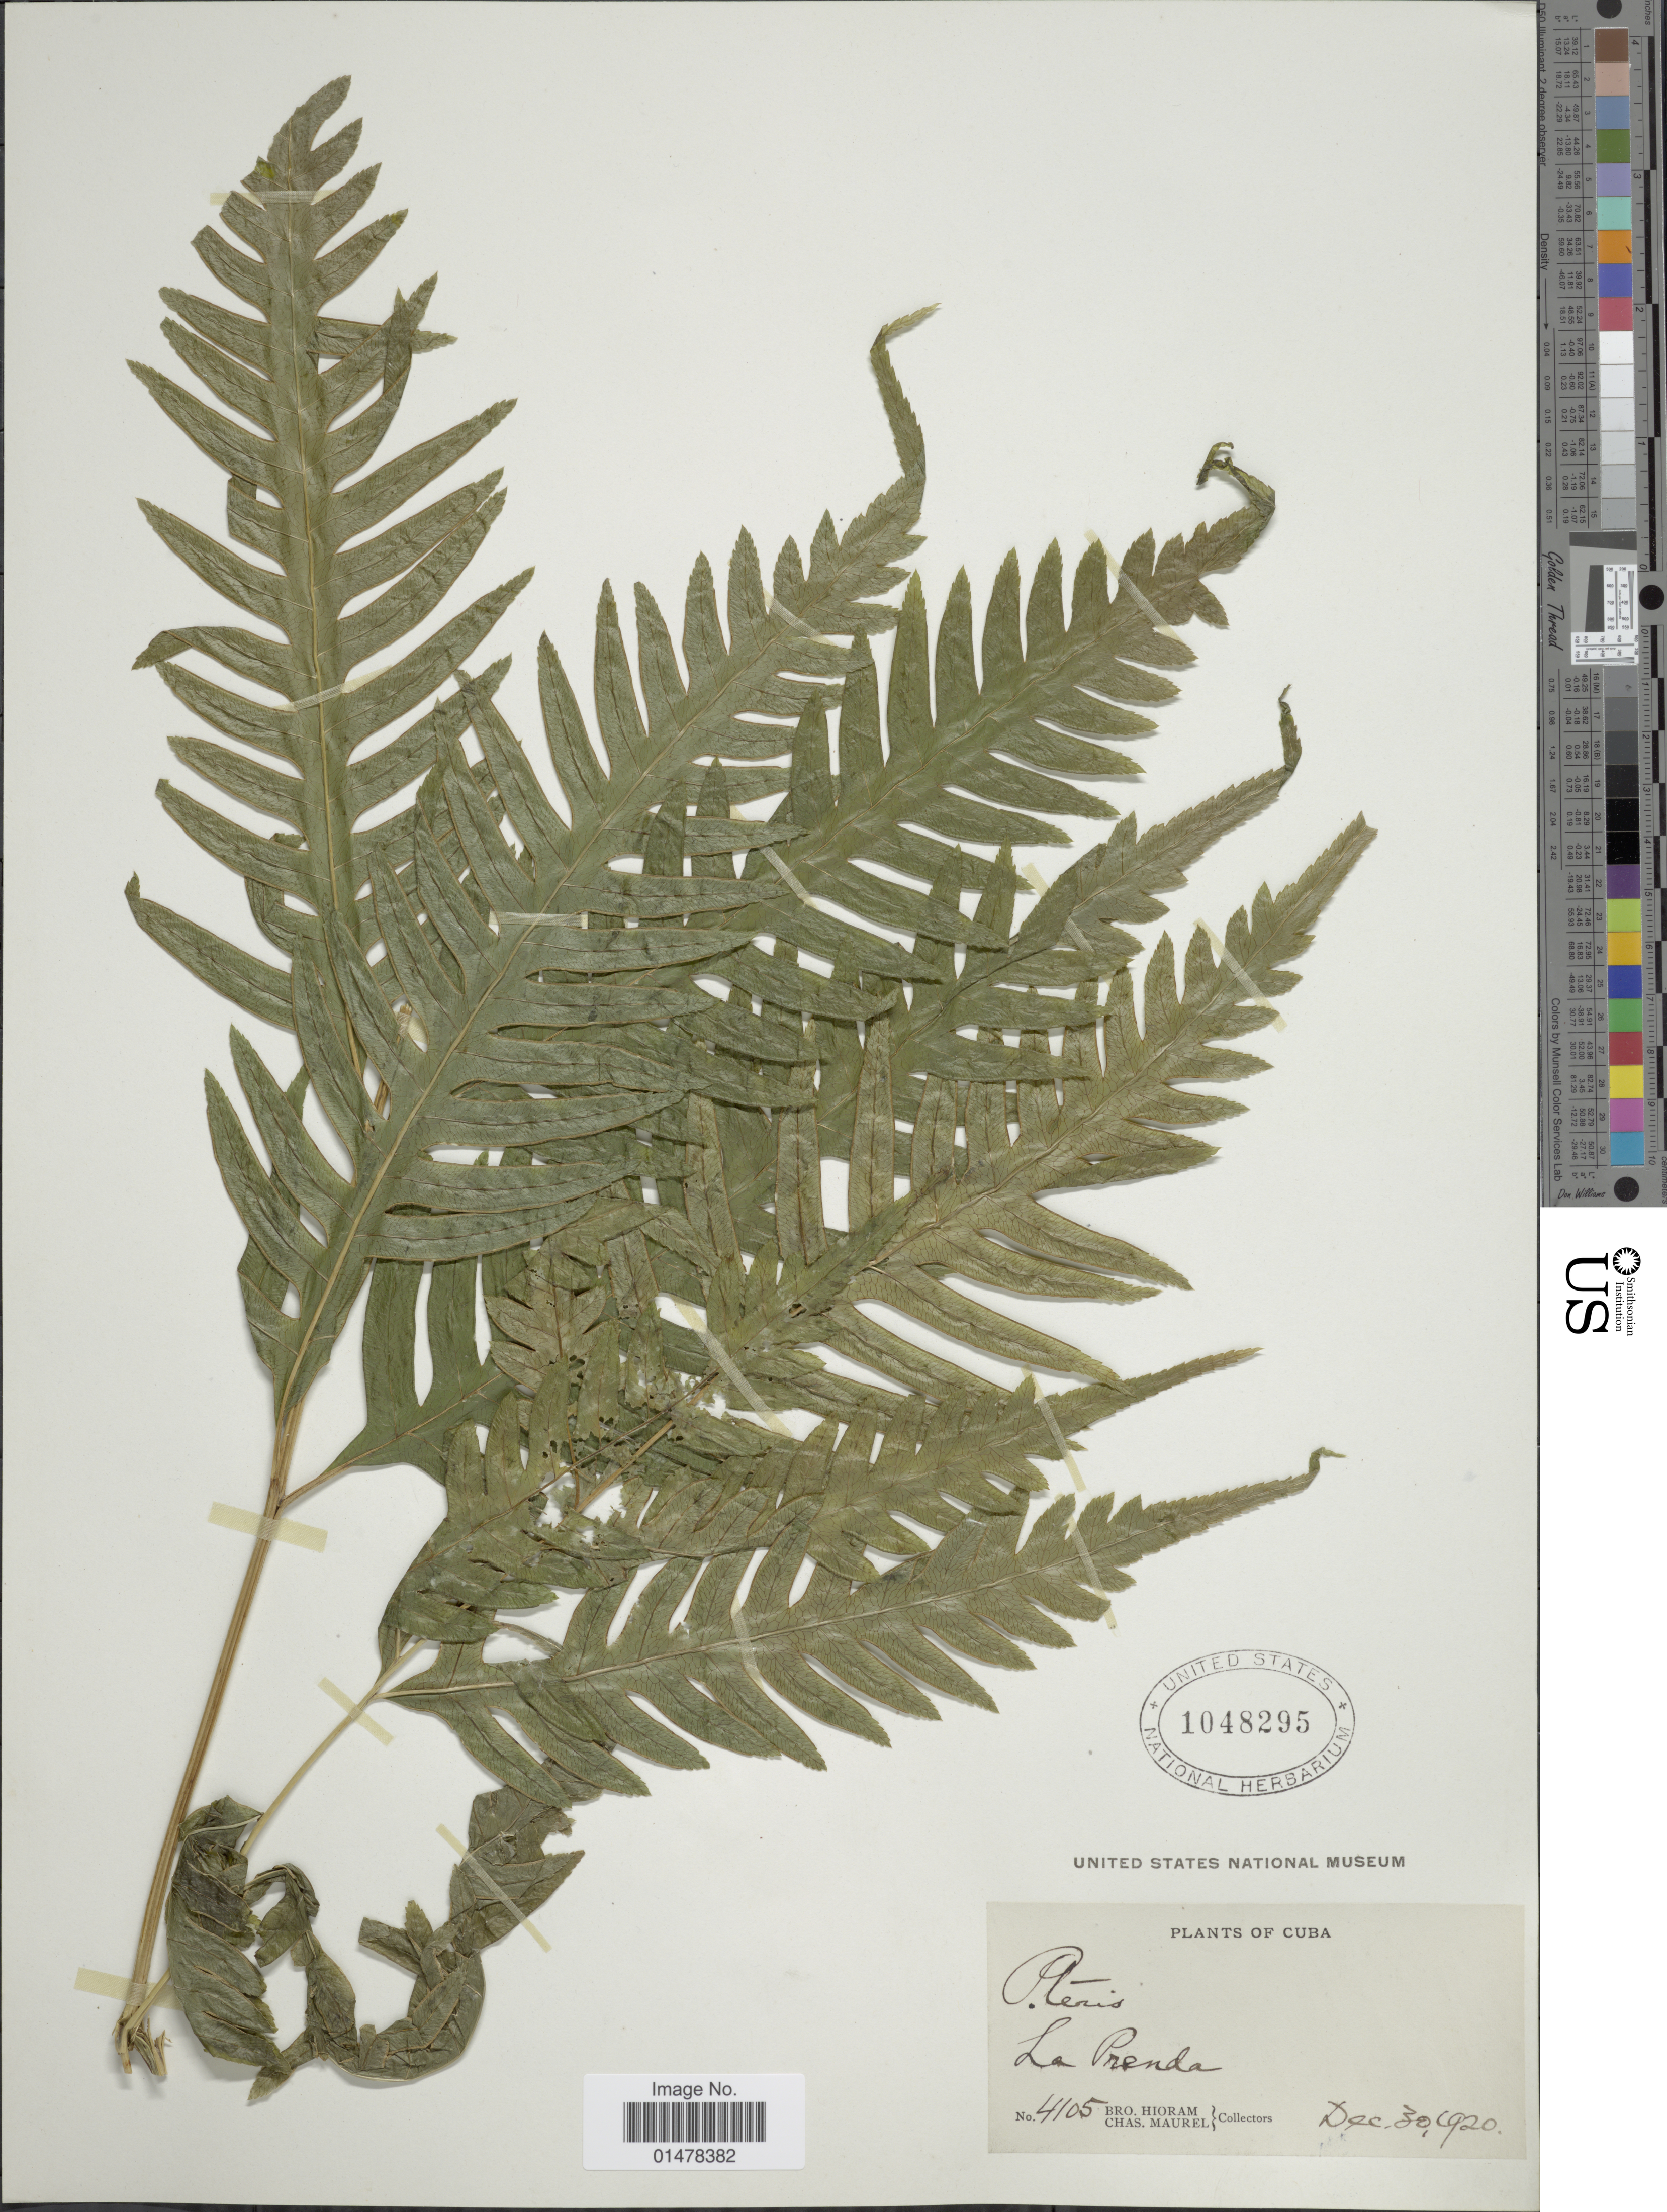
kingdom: Plantae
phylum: Tracheophyta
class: Polypodiopsida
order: Polypodiales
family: Pteridaceae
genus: Pteris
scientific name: Pteris altissima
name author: Poir.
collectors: Bro. Hioram & C. Maurel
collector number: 4105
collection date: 1920-12-30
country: Cuba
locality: PLants of Cuba, La Prenda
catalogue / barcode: US 1048295